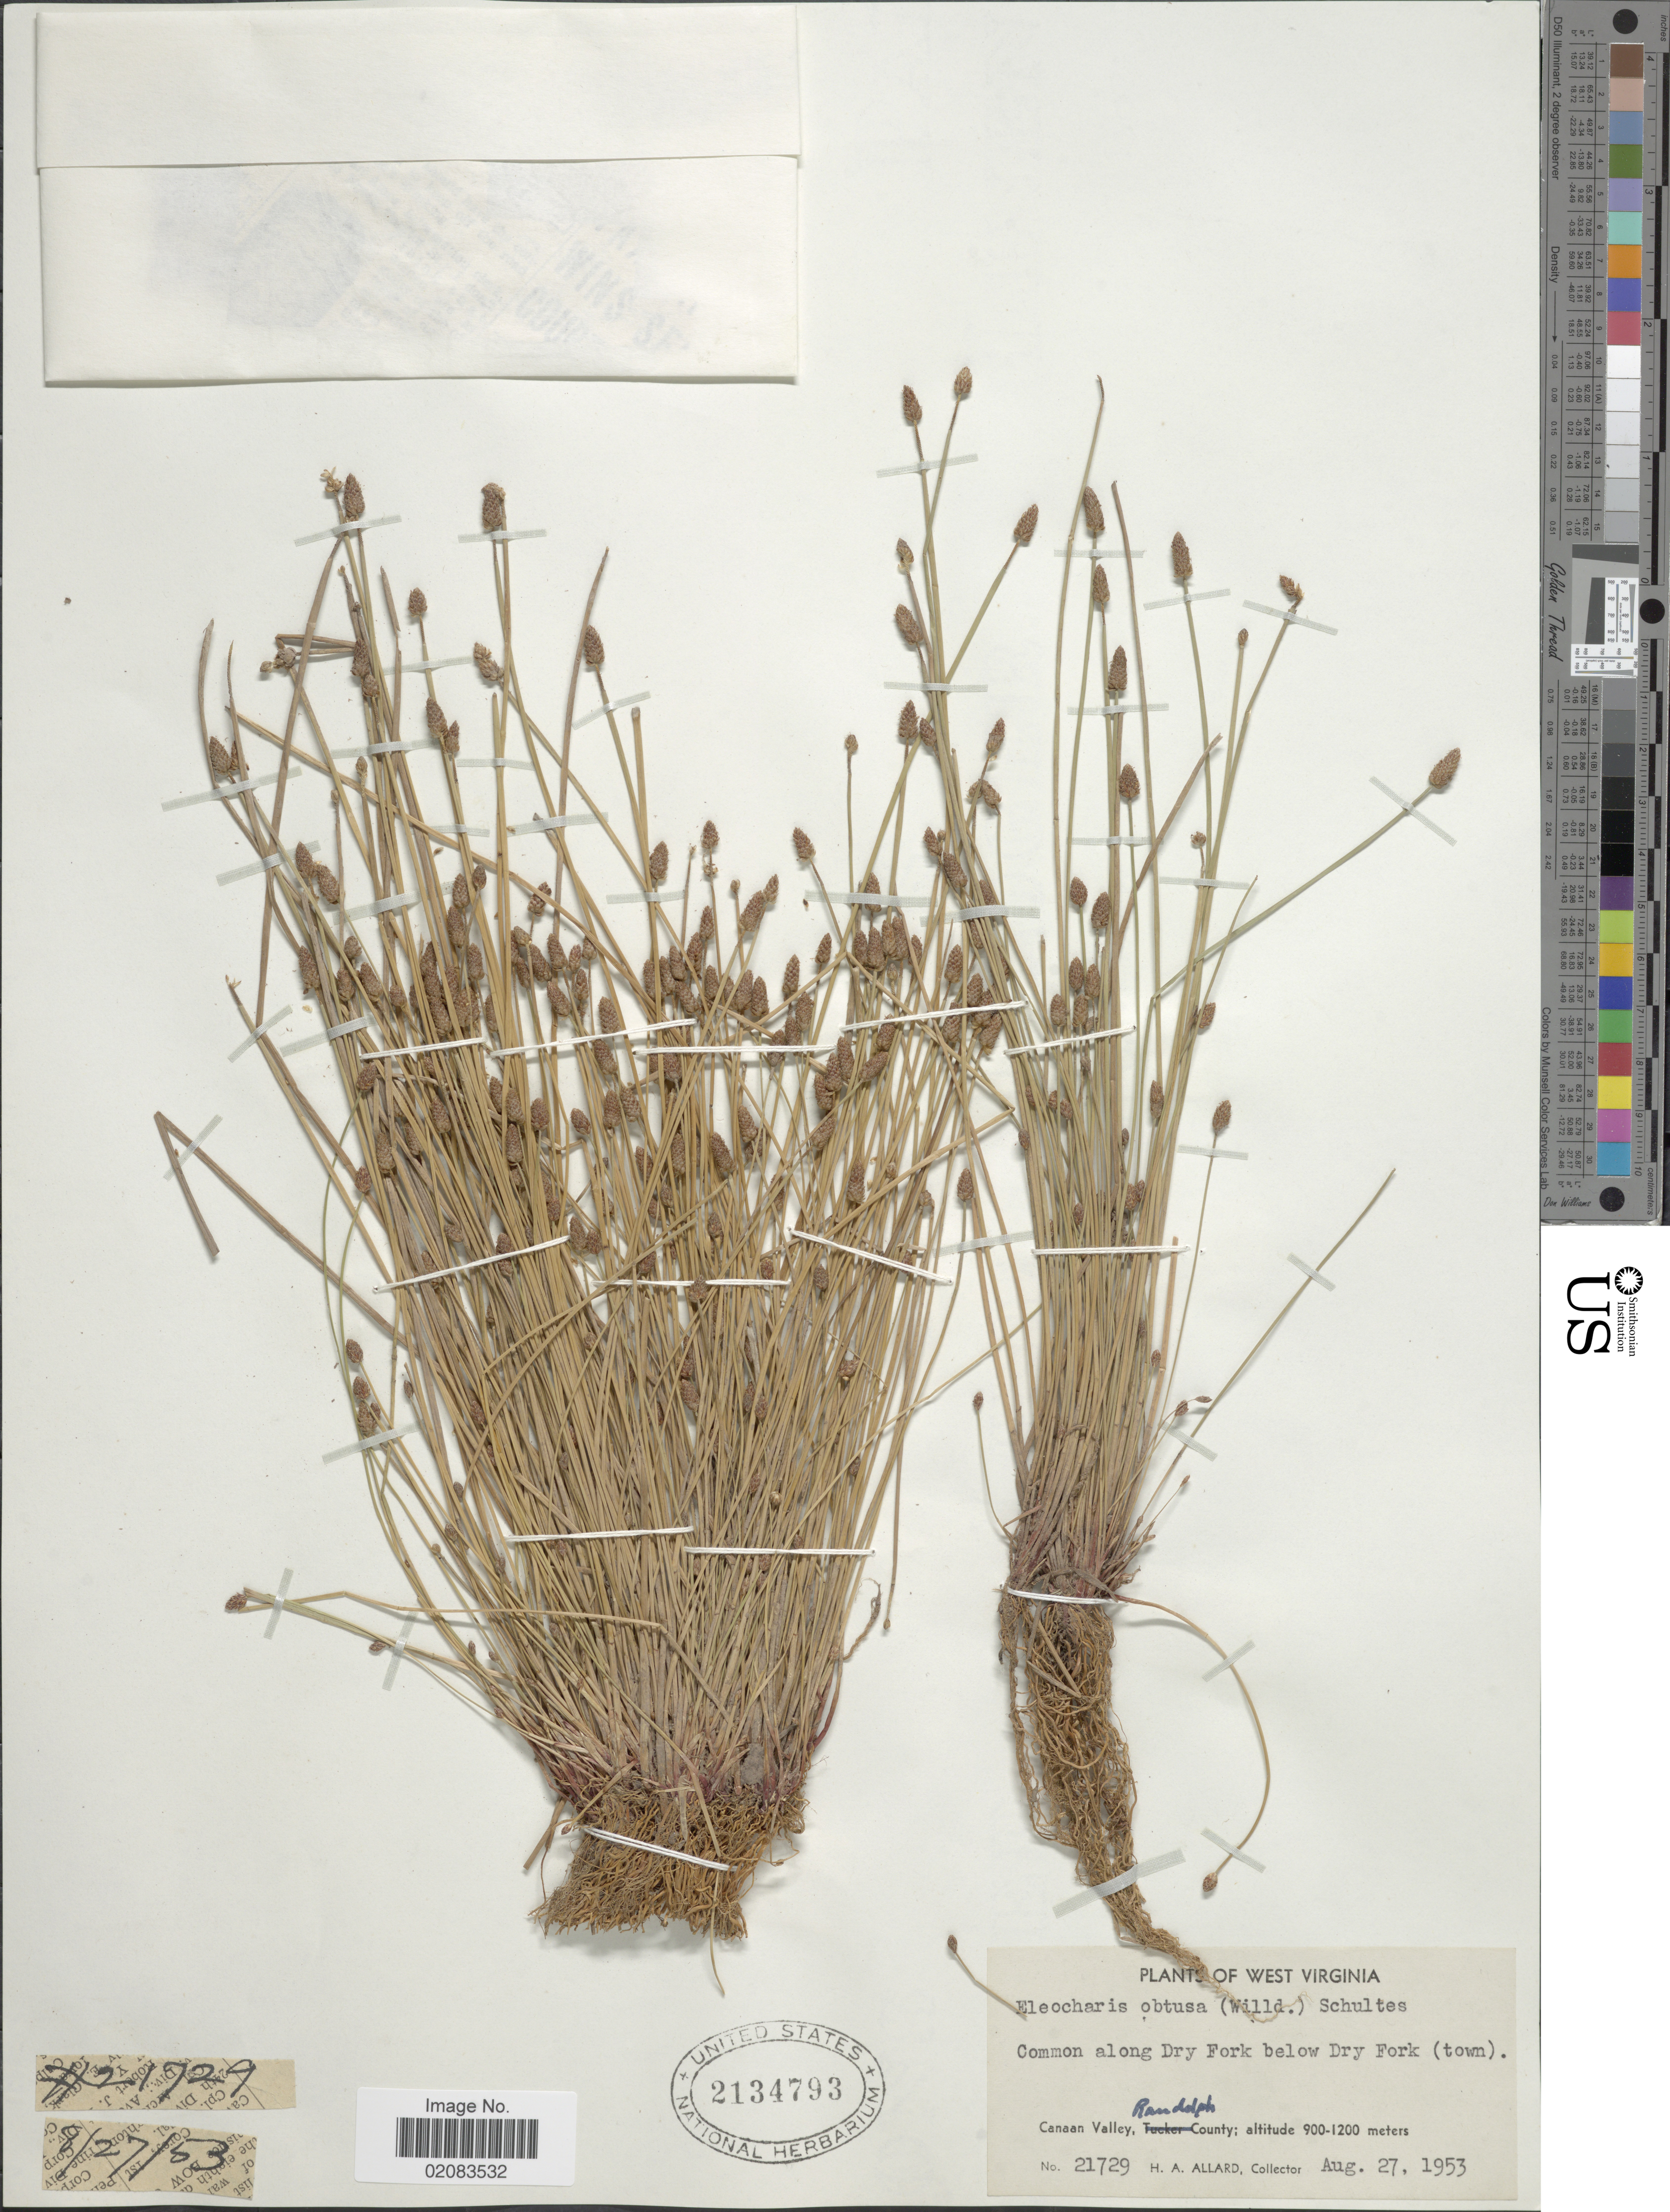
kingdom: Plantae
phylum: Tracheophyta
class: Liliopsida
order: Poales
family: Cyperaceae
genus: Eleocharis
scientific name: Eleocharis obtusa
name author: (Willd.) Schult.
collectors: H. A. Allard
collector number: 21729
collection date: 1953-08-27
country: United States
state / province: West Virginia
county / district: Randolph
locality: Common along Dry Fork below Dry Fork (town) Canaan Valley, Randolph County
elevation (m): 900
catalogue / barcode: US 2134793